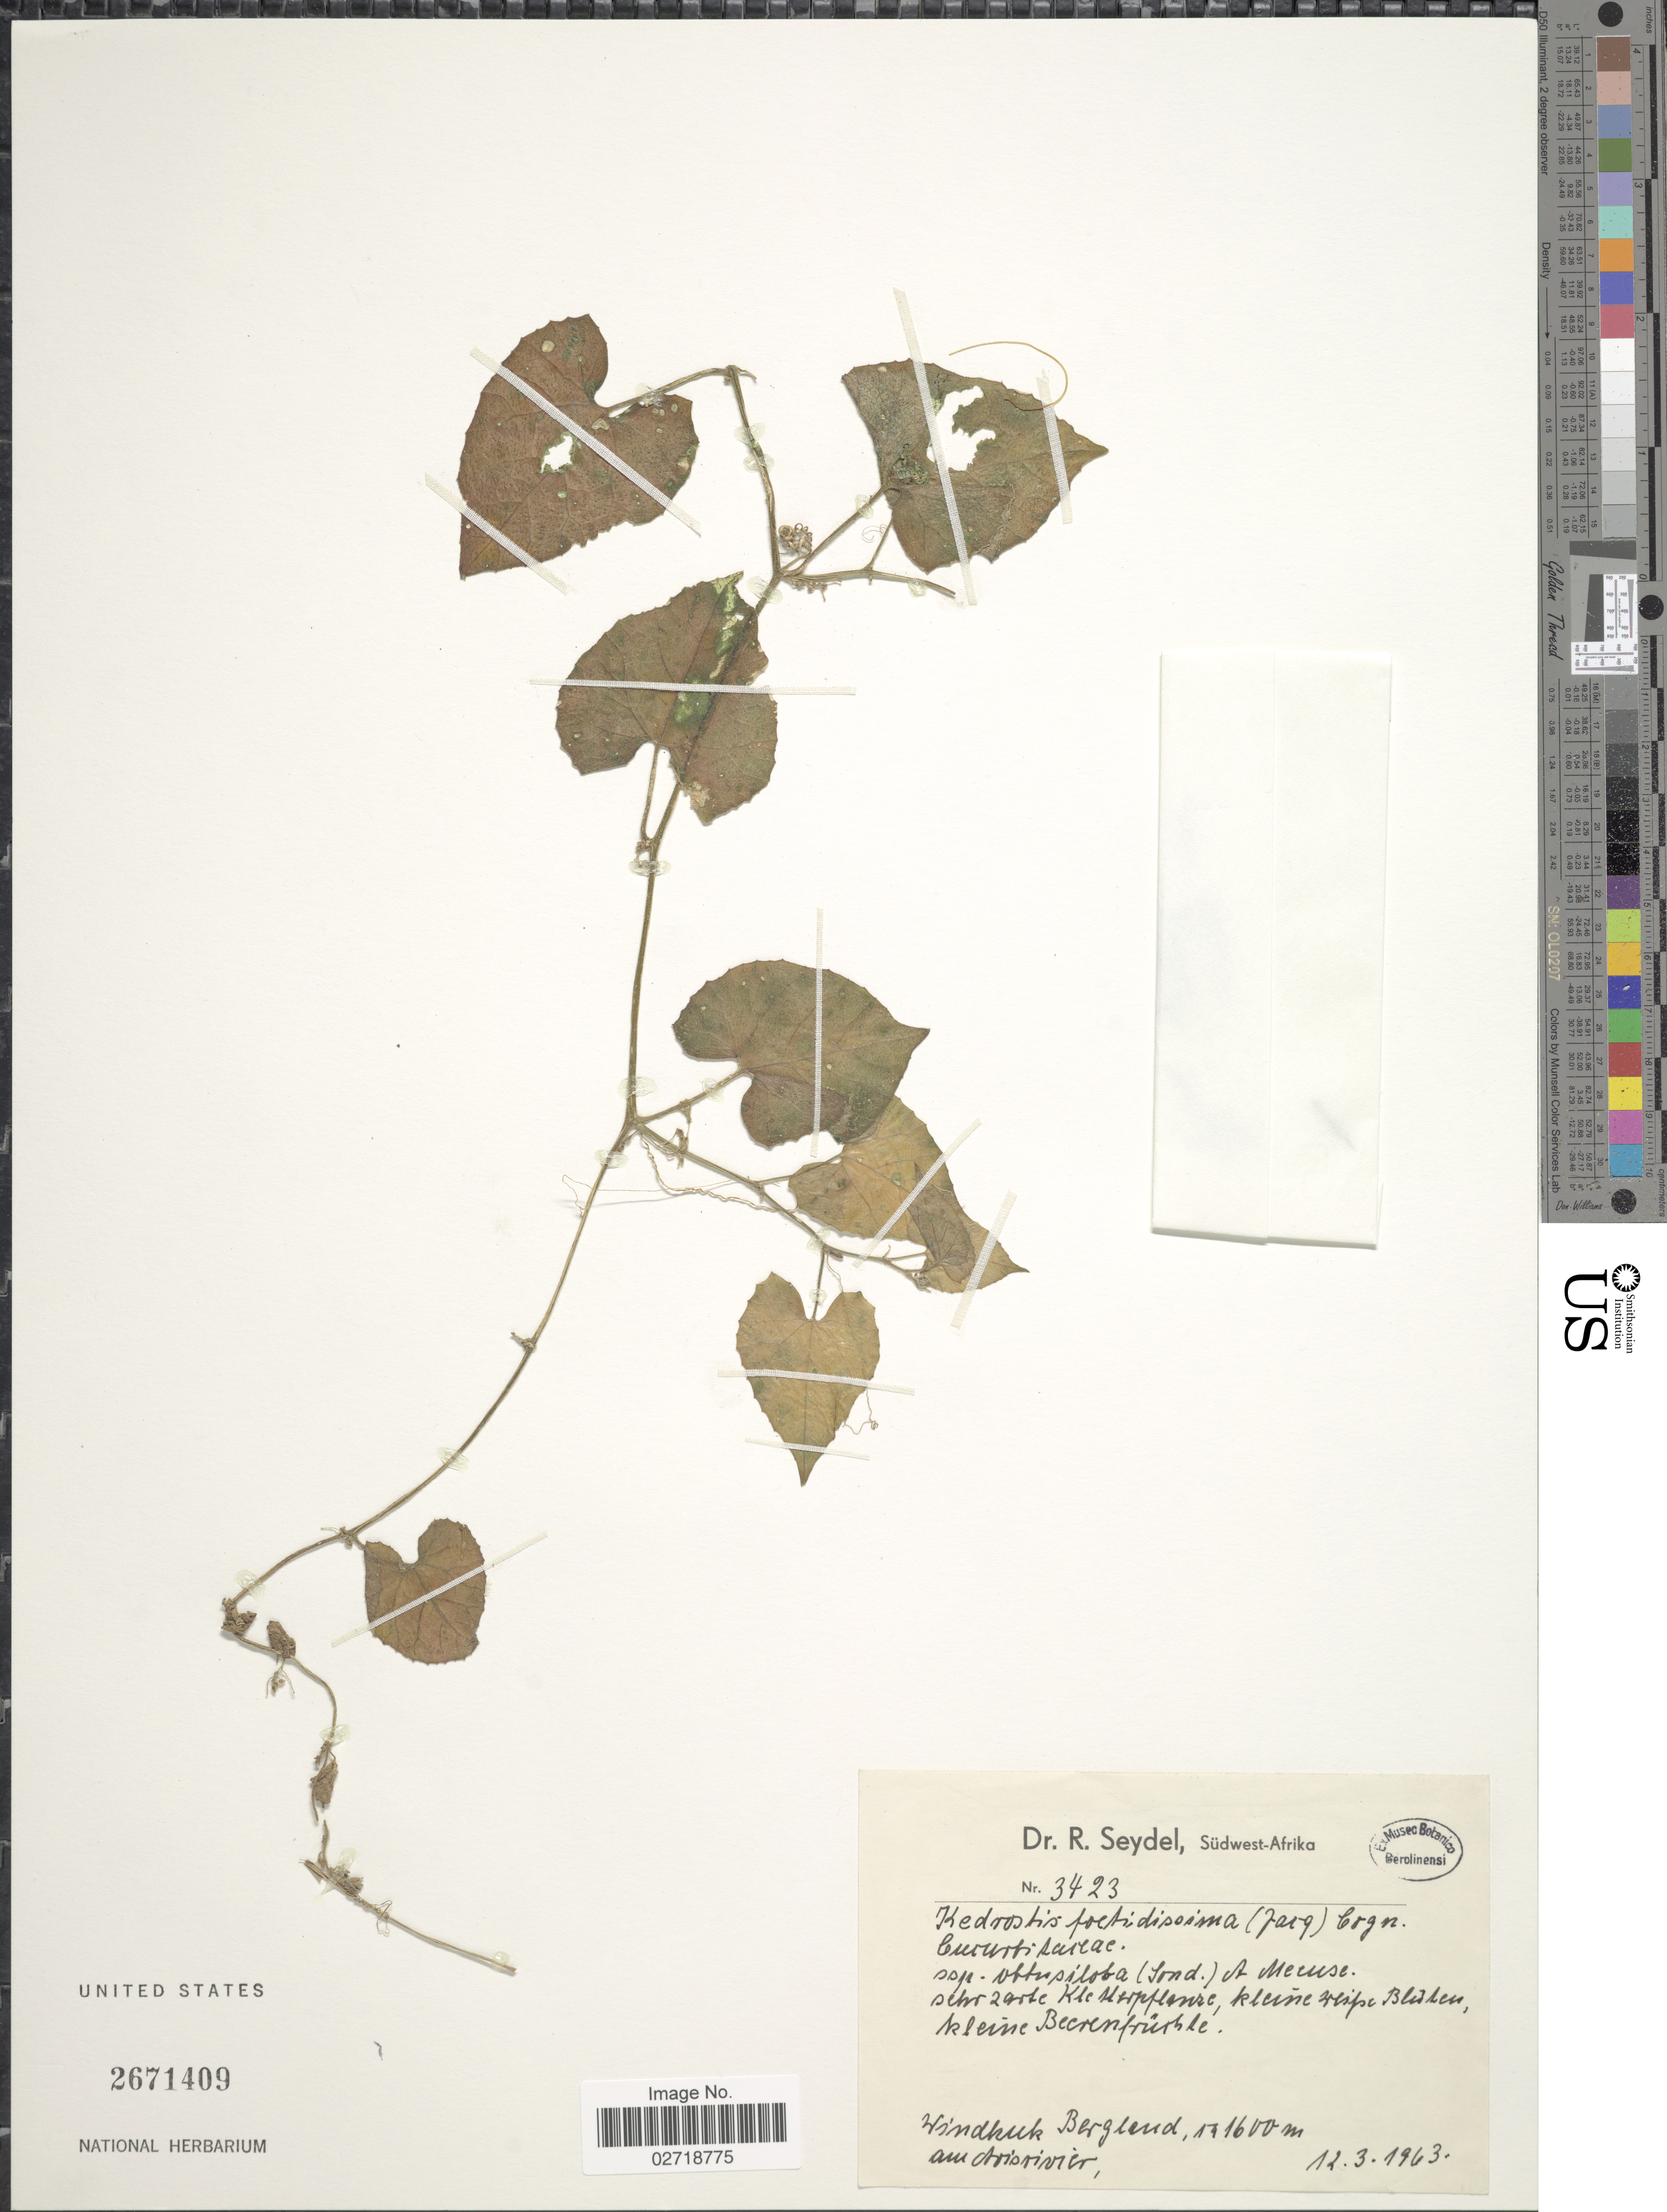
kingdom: Plantae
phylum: Tracheophyta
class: Magnoliopsida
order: Cucurbitales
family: Cucurbitaceae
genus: Kedrostis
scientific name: Kedrostis foetidissima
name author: (Jacq.) Cogn.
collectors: R. Seydel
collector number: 3423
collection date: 1963-03-12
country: Namibia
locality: Sudwest-Afrika. Windhuk Bergland.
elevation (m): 1600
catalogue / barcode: US 2671409